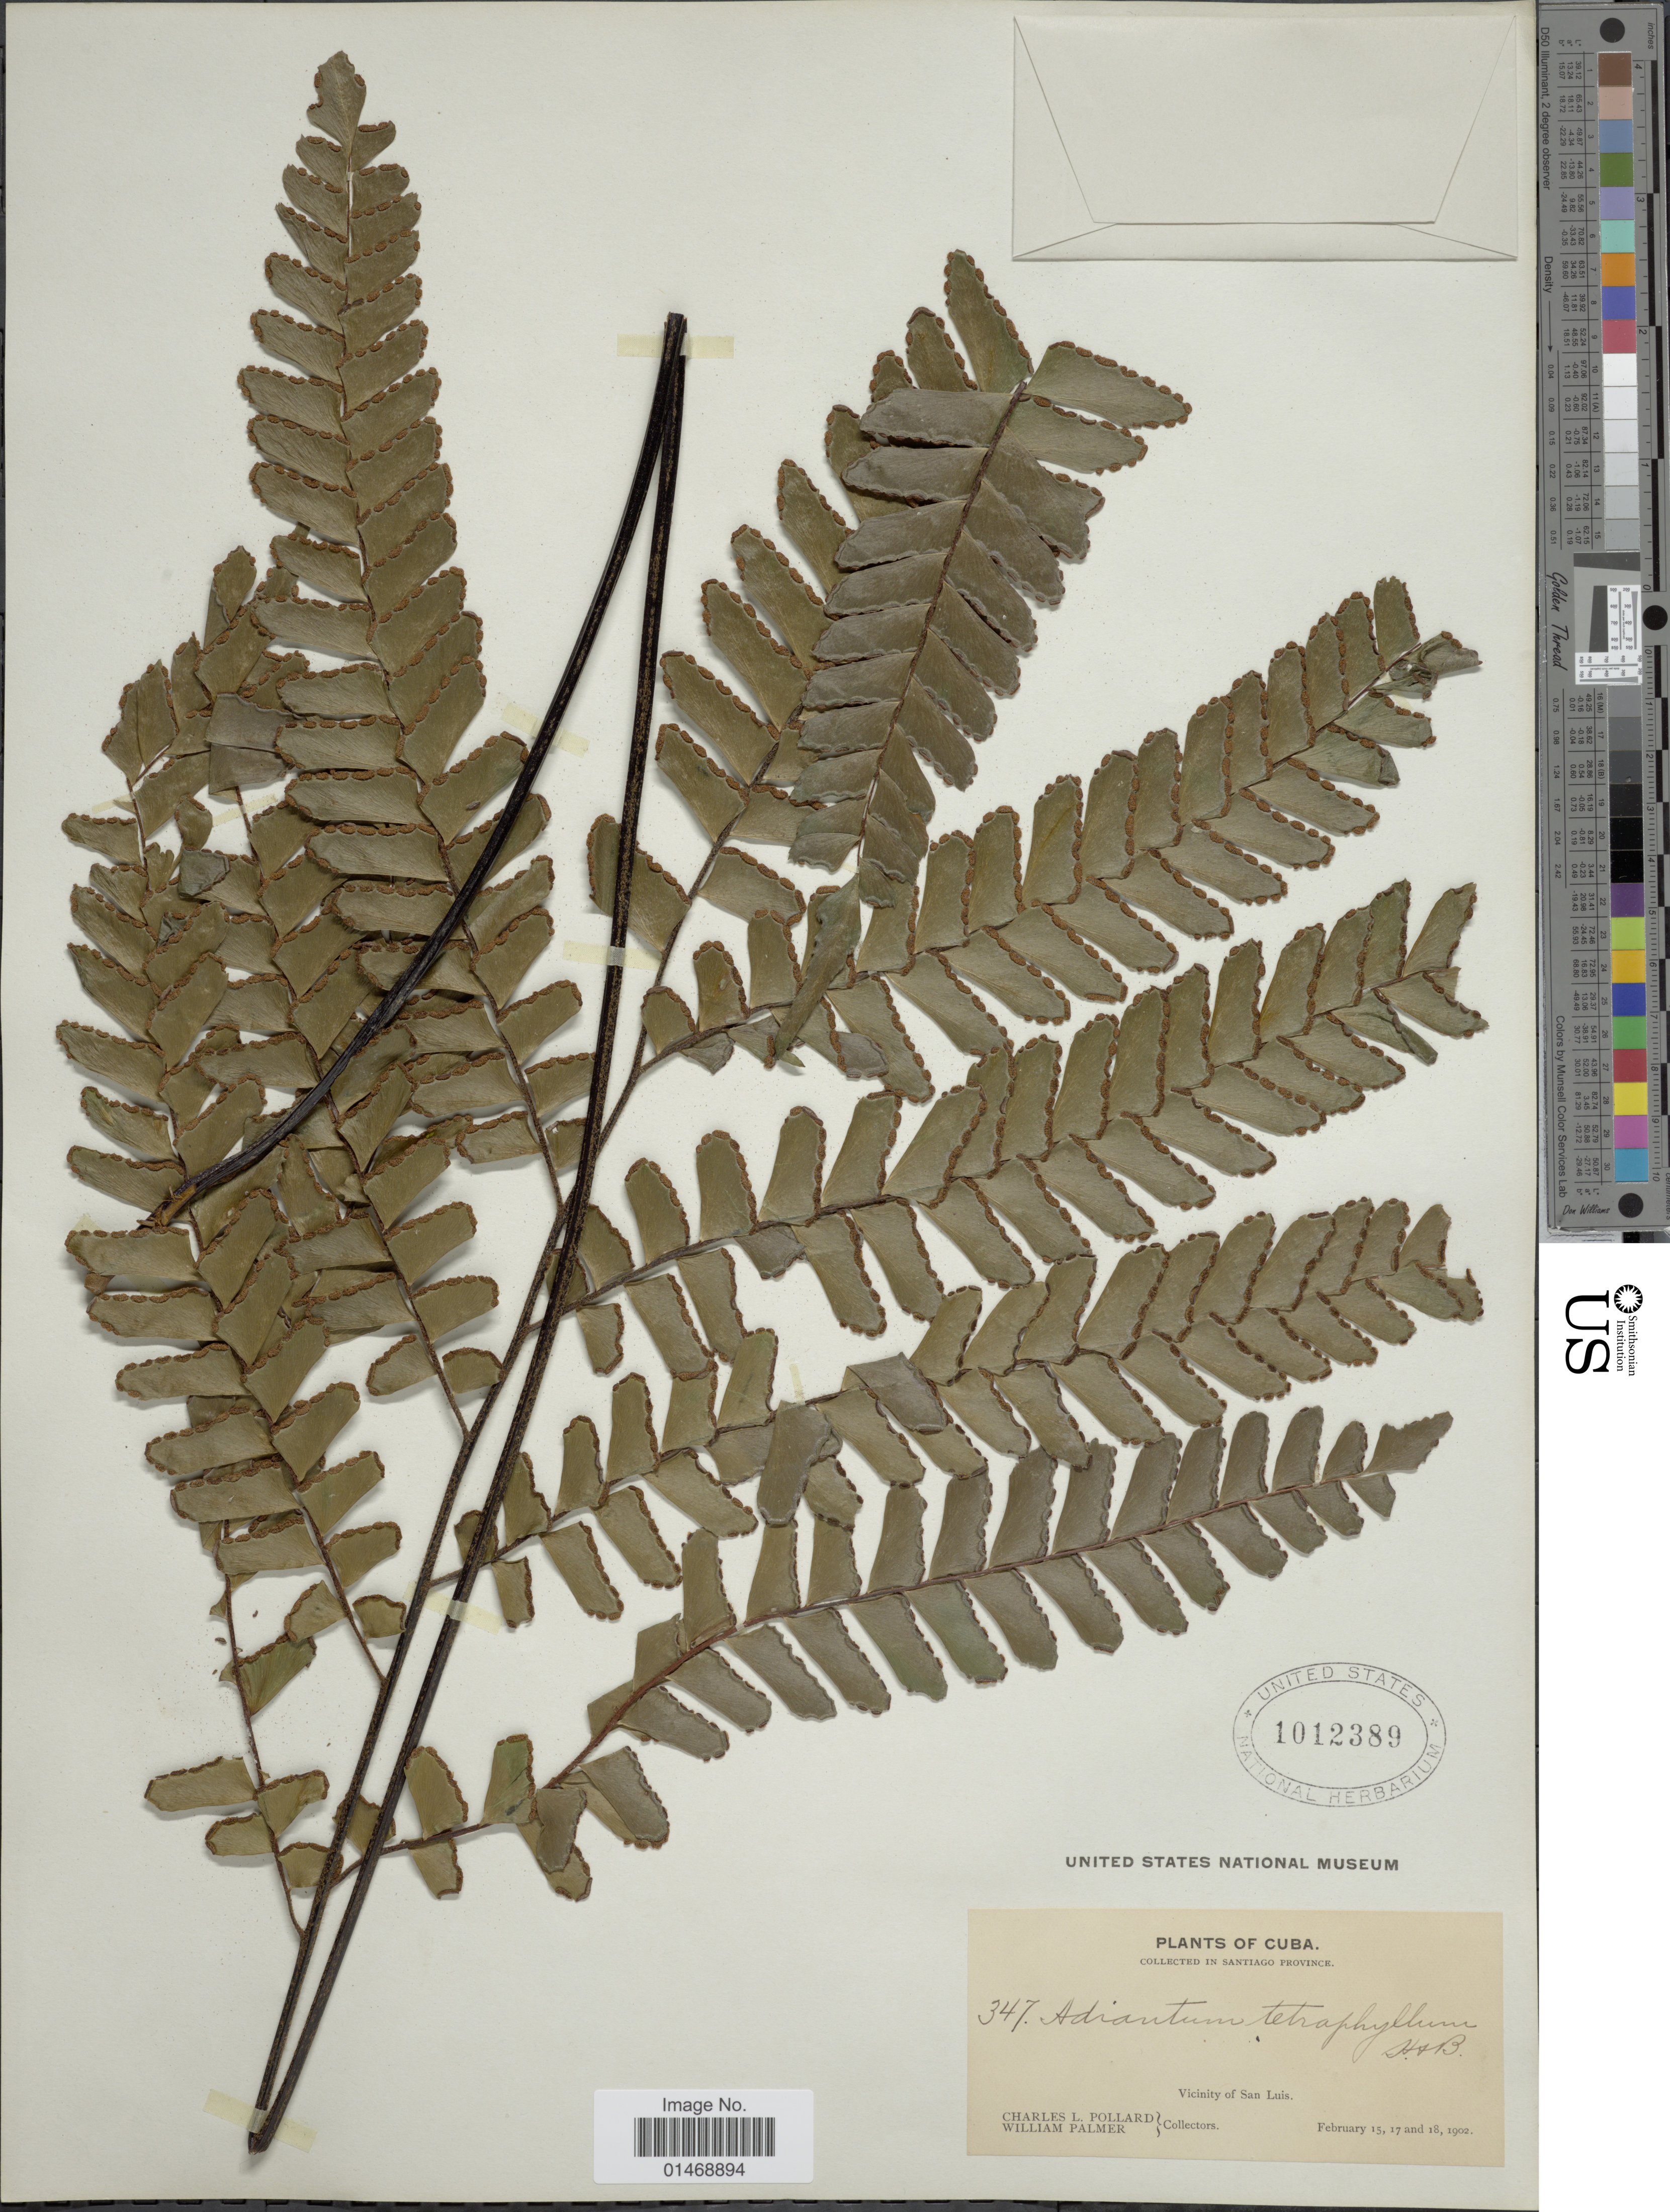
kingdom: Plantae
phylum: Tracheophyta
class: Polypodiopsida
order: Polypodiales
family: Pteridaceae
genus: Adiantum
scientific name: Adiantum laxum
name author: Kunze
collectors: C. L. Pollard & W. Palmer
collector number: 347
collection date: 1902-02-15/1902-02-18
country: Cuba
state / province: Santiago de Cuba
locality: In Santiago province, Vicinity of San Luis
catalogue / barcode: US 1012389